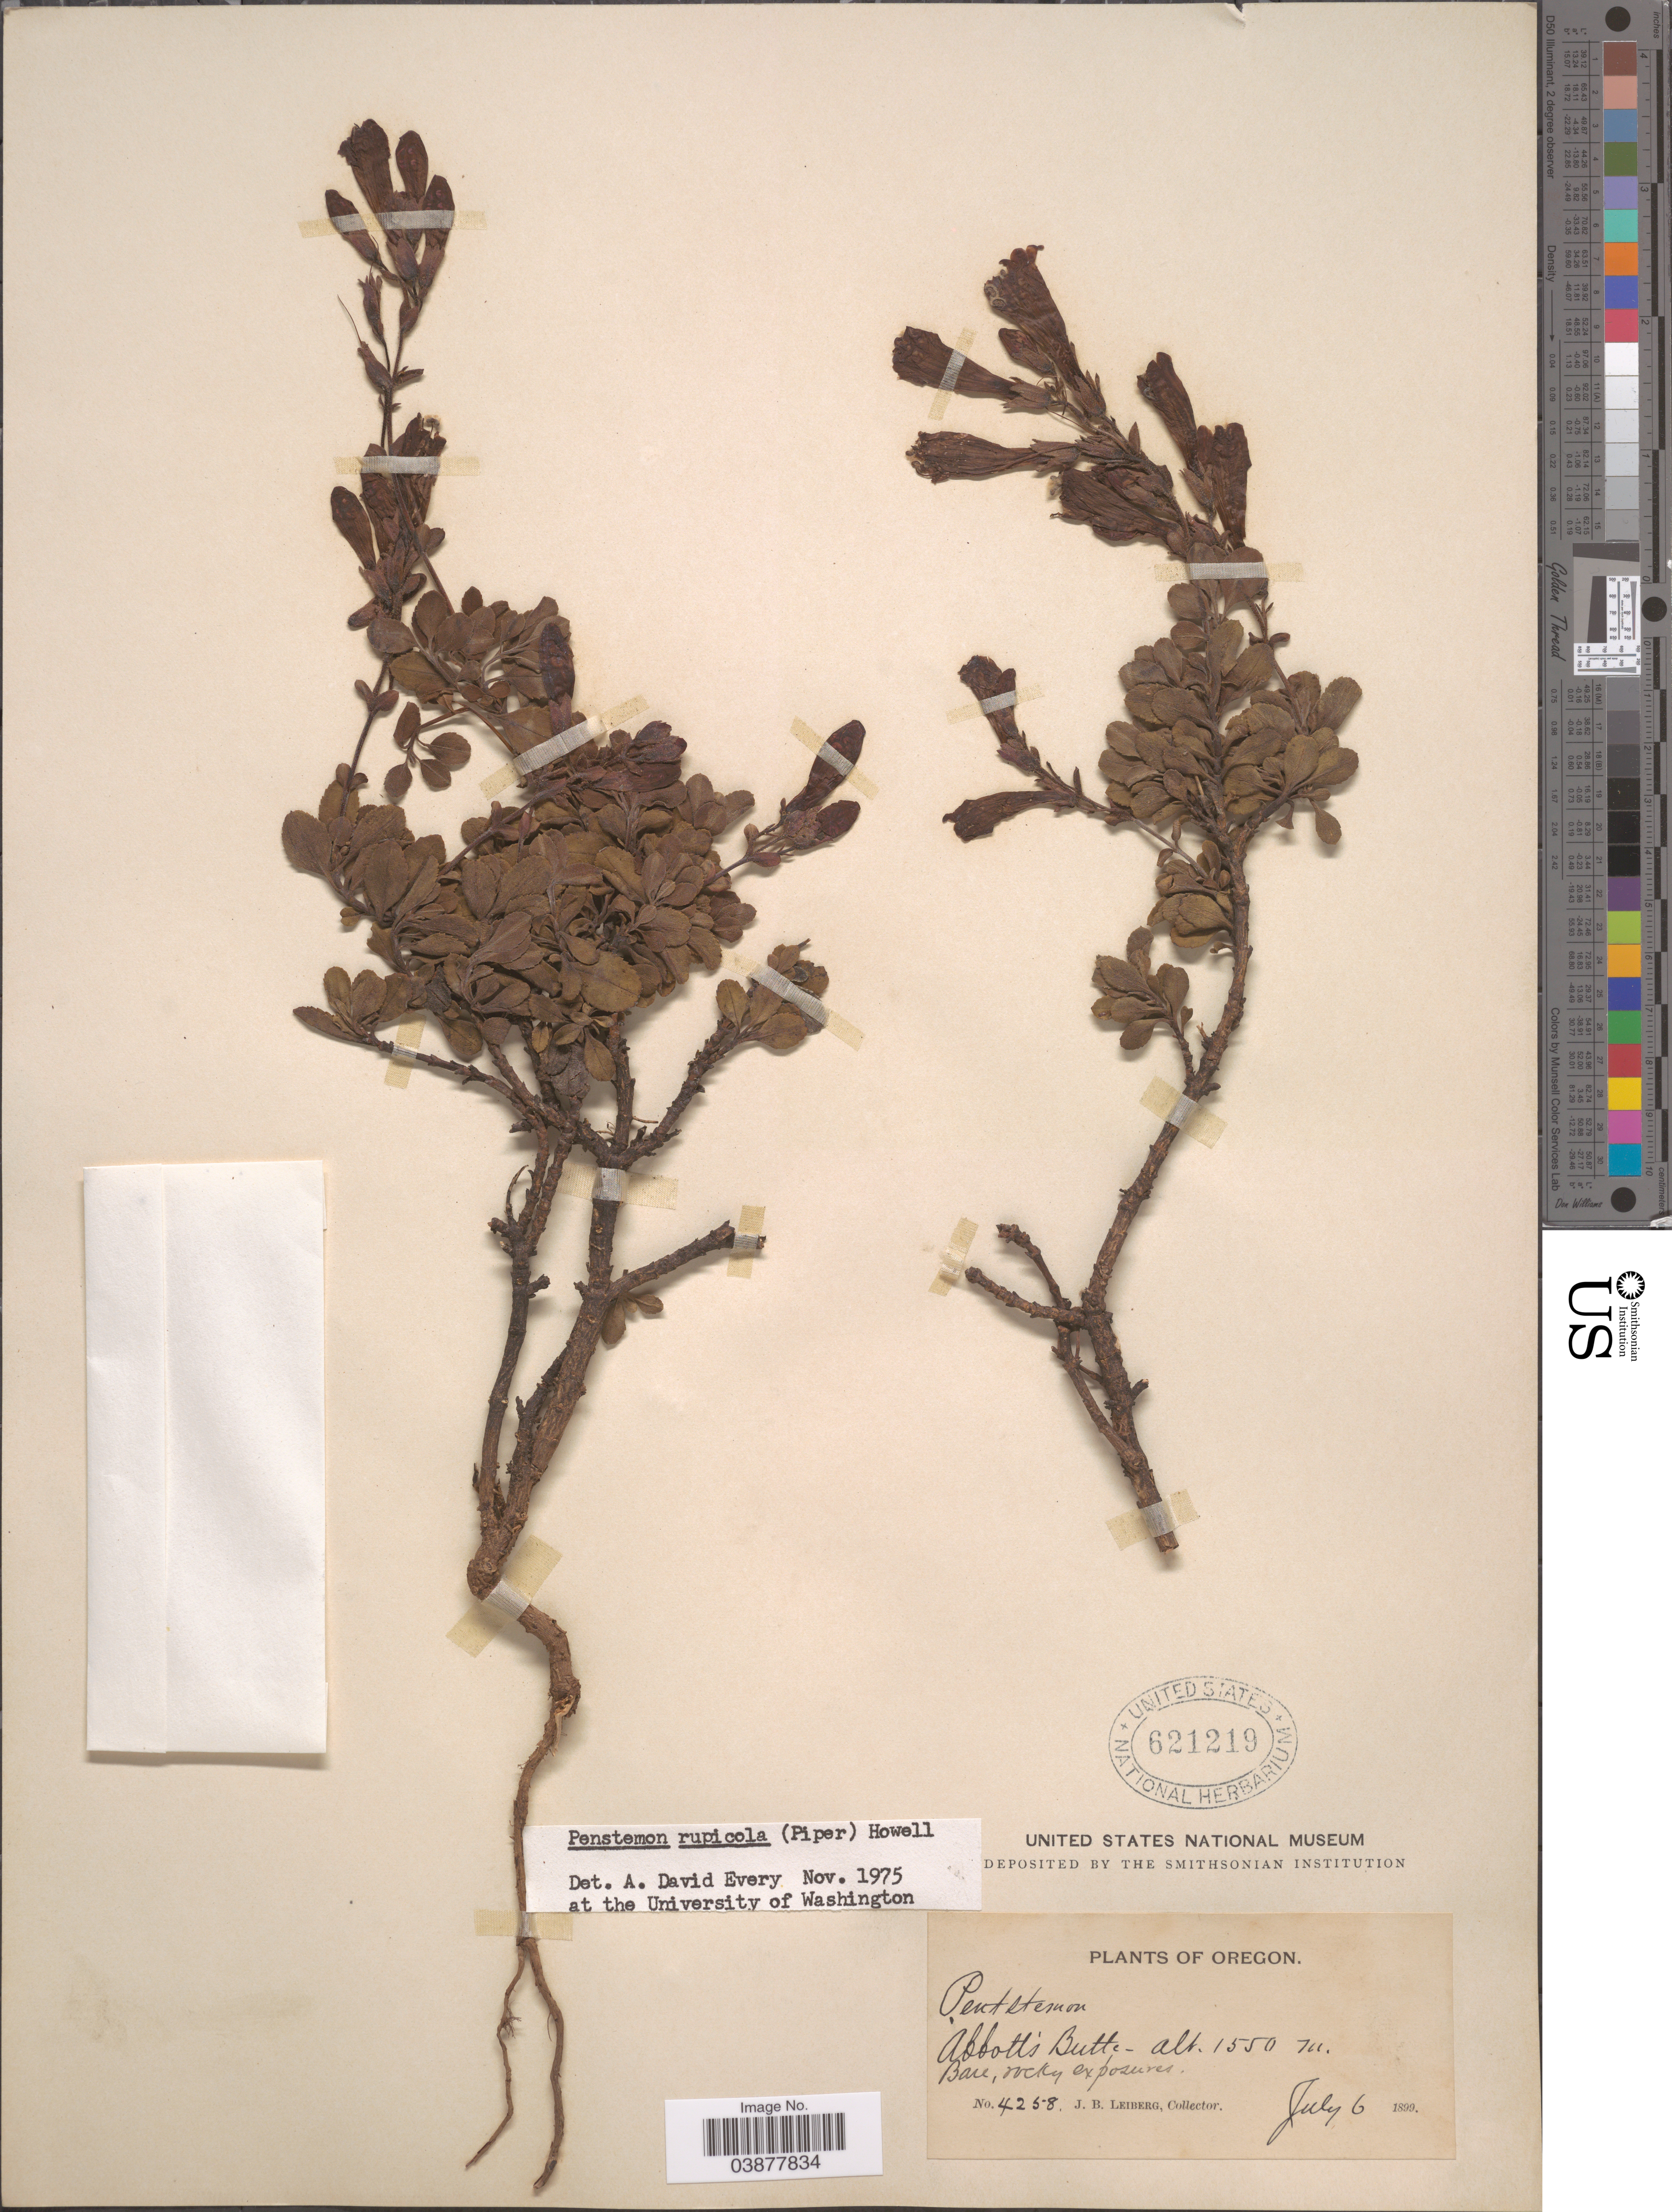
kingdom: Plantae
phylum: Tracheophyta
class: Magnoliopsida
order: Lamiales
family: Plantaginaceae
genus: Penstemon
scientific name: Penstemon rupicola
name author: (Piper) Howell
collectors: J. B. Leiberg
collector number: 4258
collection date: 1899-07-06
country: United States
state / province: Oregon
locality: Abbott's Butte.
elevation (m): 1550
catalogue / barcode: US 621219